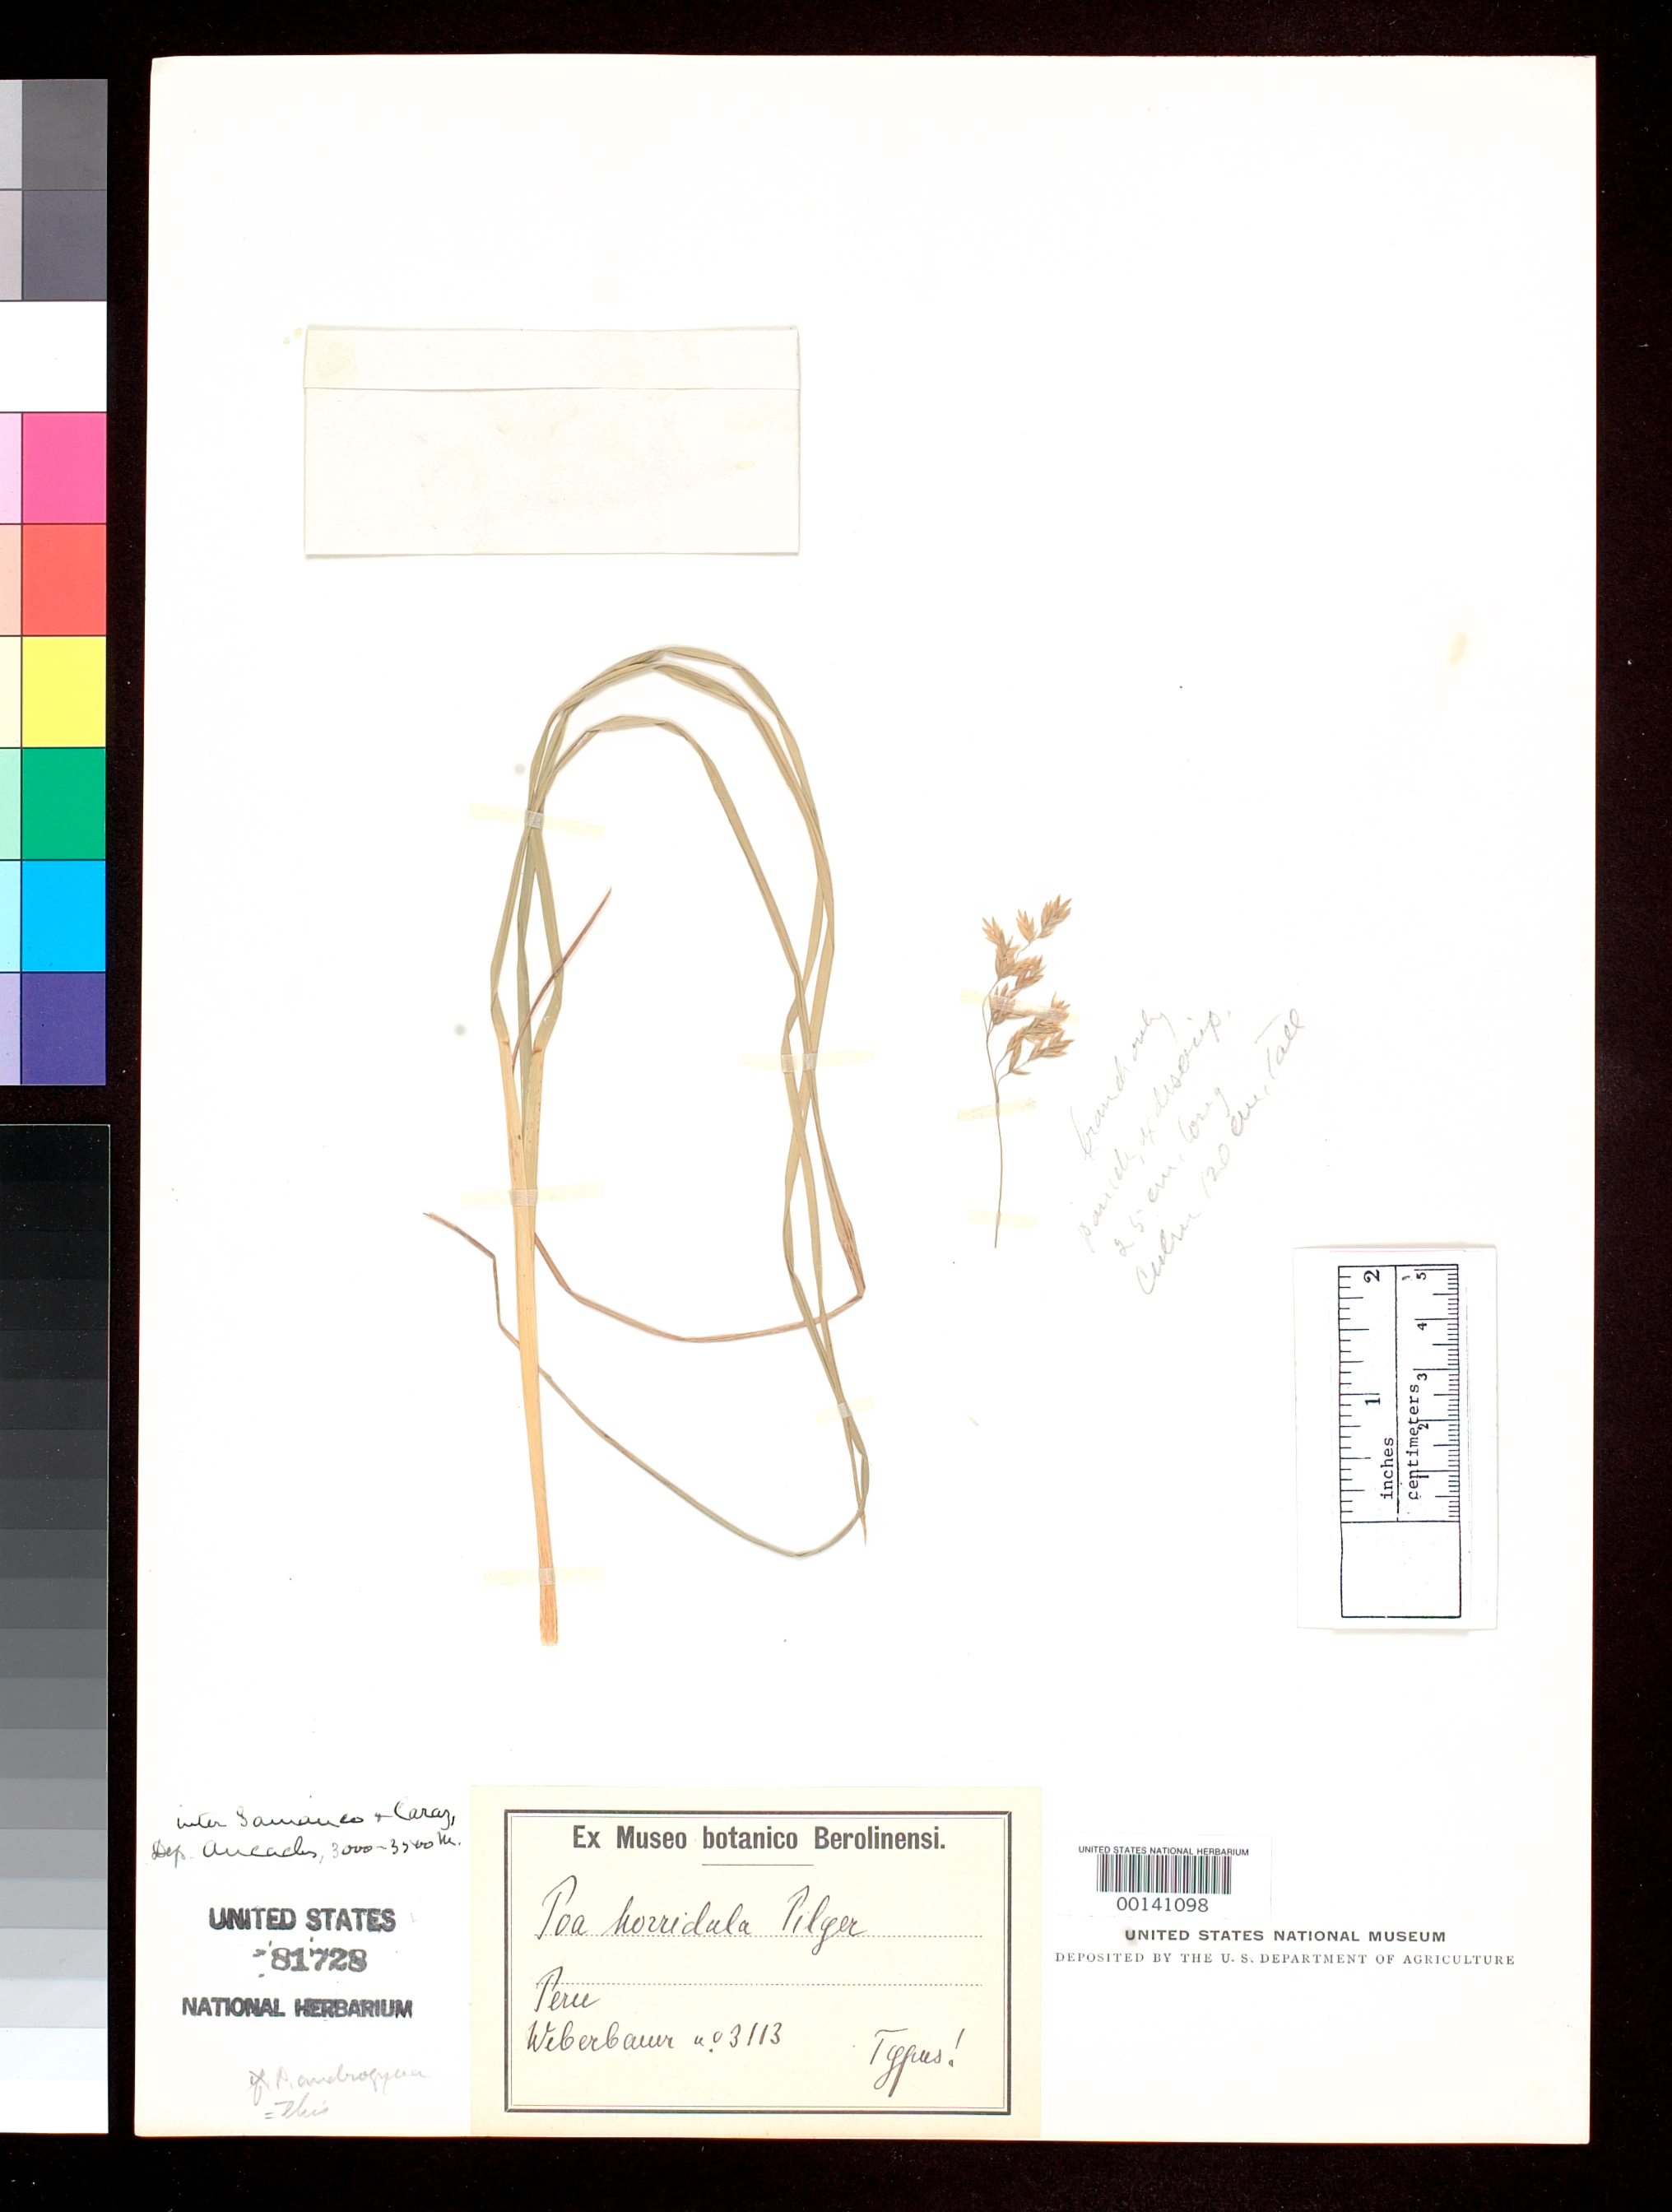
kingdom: Plantae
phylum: Tracheophyta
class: Liliopsida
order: Poales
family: Poaceae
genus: Poa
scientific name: Poa horridula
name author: Pilg.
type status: Isotype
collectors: A. Weberbauer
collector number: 3113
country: Peru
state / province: Ancash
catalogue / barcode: US 81728